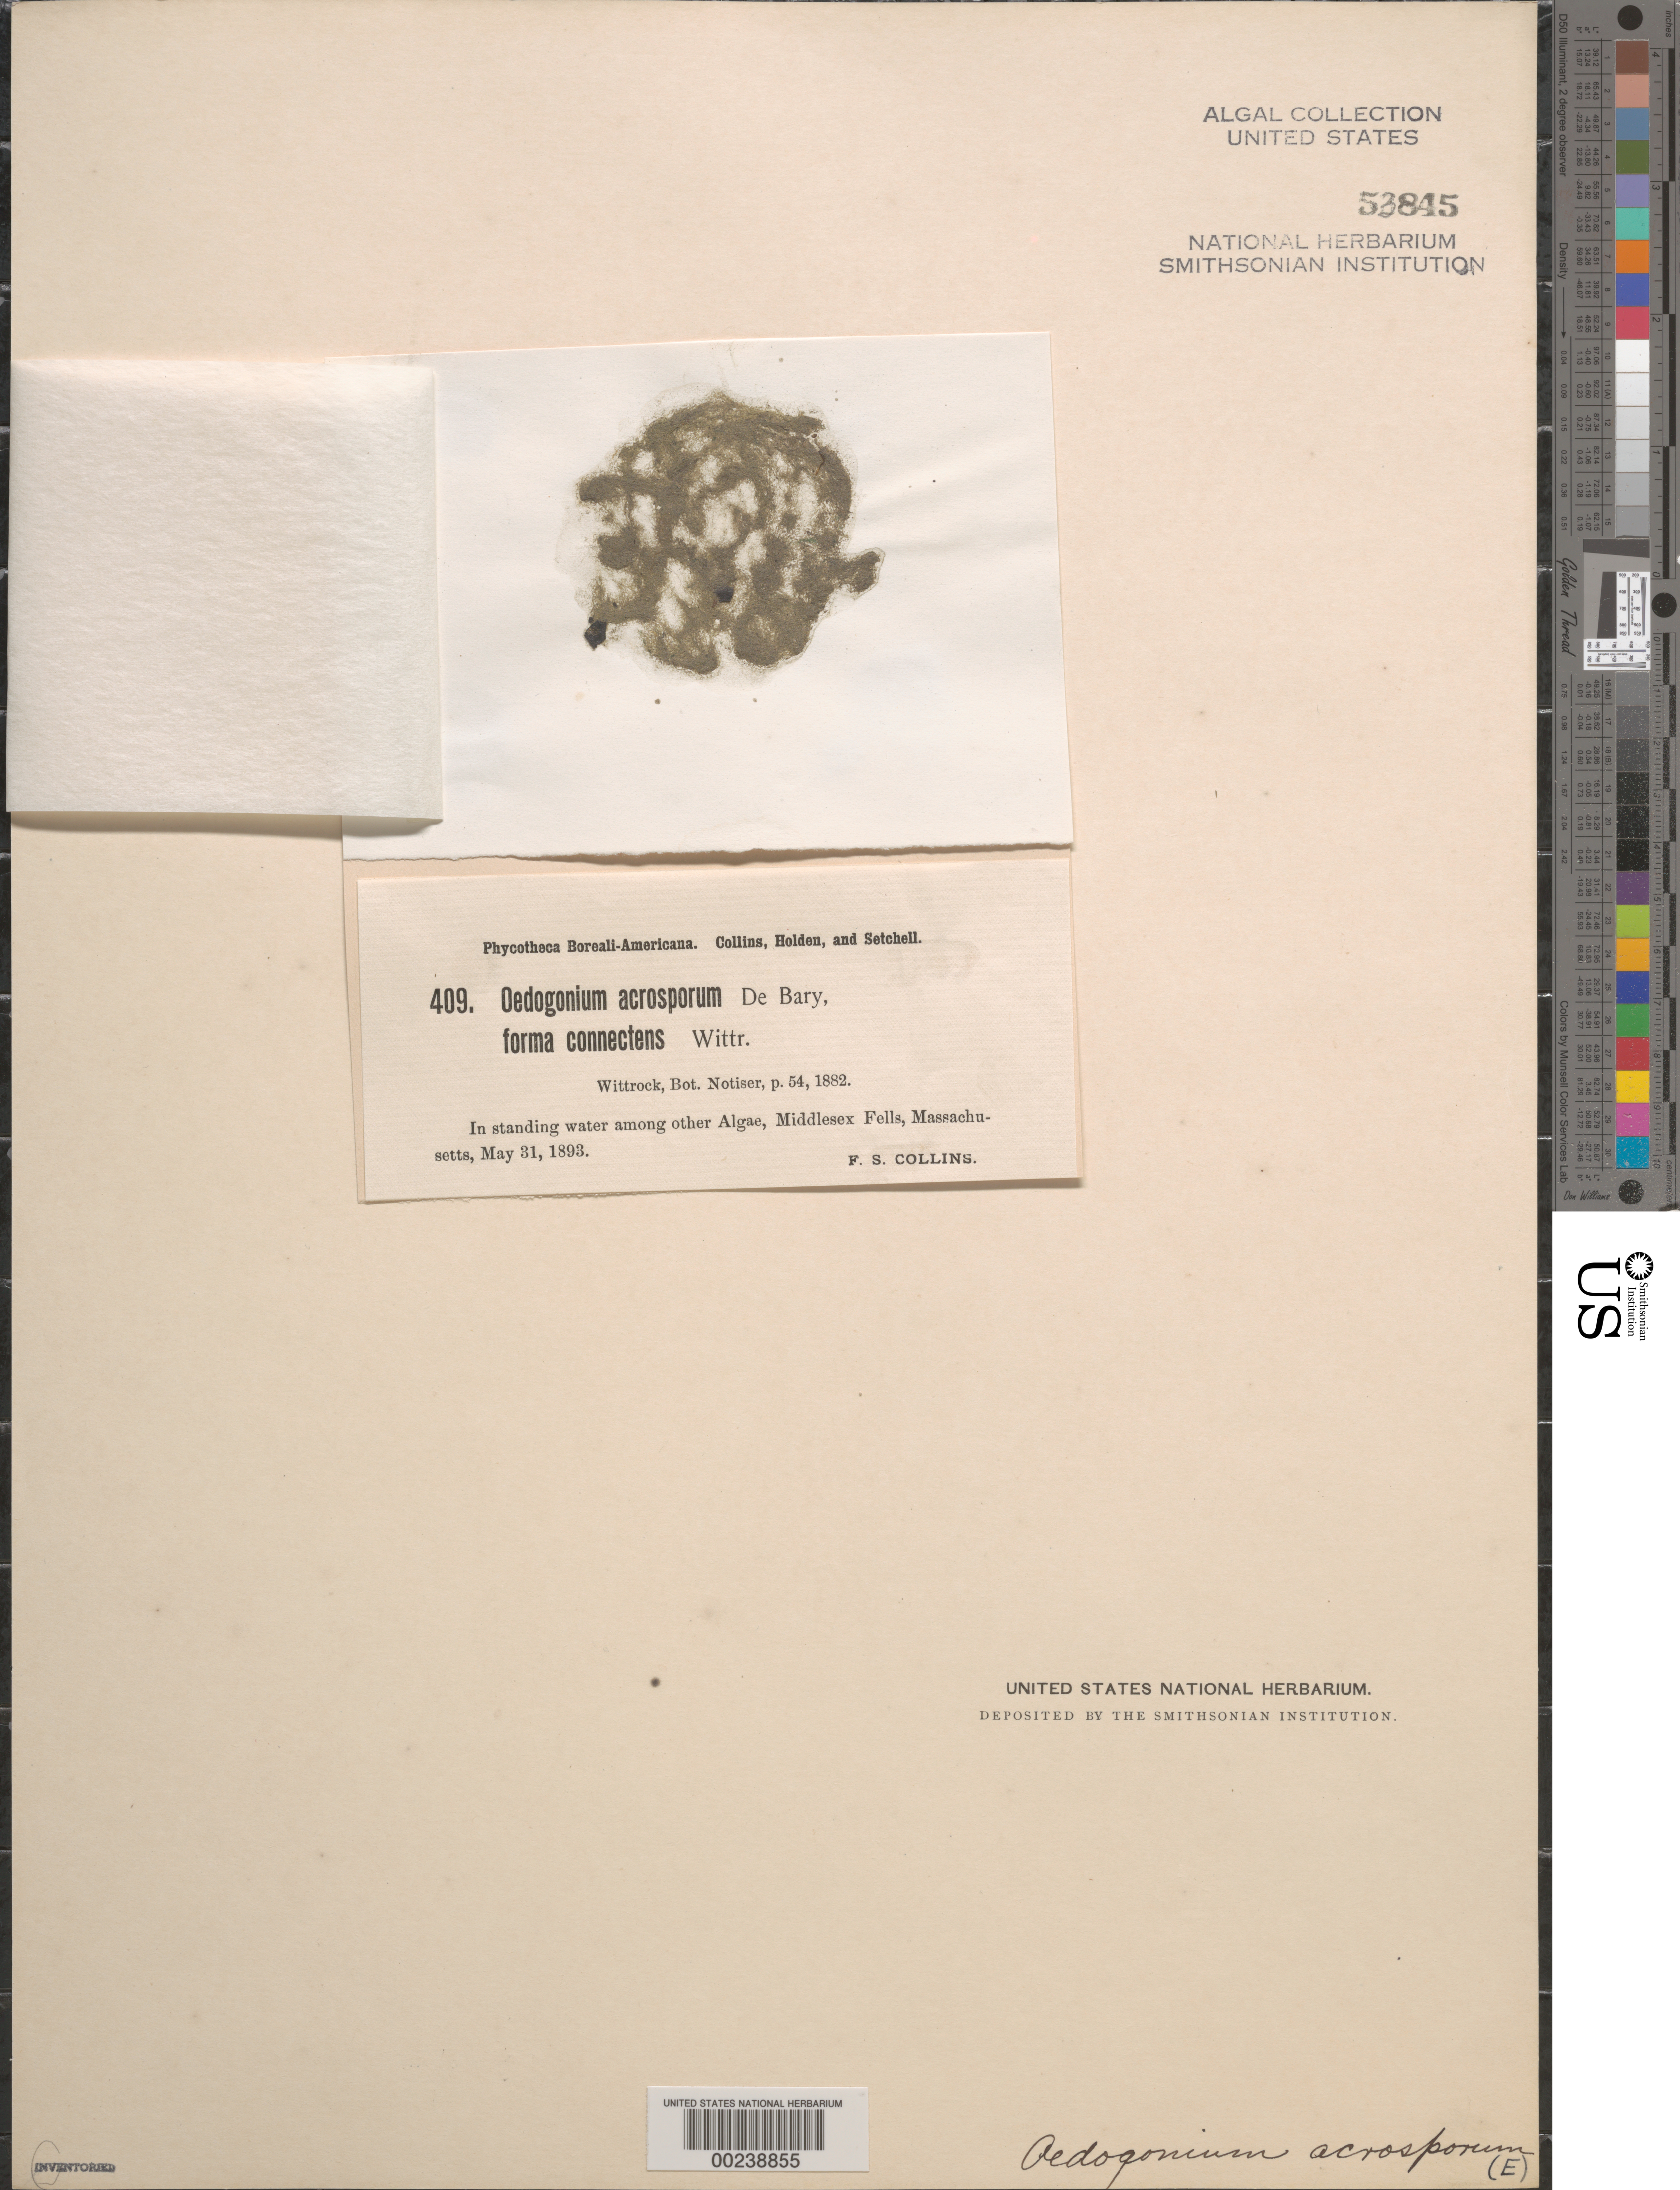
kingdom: Plantae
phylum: Chlorophyta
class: Chlorophyceae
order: Oedogoniales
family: Oedogoniaceae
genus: Oedogonium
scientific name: Oedogonium acrosporum f. connectens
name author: Wittr. in Wittr. & Nordstedt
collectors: F. Collins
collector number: PB-A 409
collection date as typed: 31 May 1893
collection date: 1893-05-31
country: United States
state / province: Massachusetts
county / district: Middlesex County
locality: Middlesex Fells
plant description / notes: Collins, Holden & Setchell, Phycotheca Boreali-Americana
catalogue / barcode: US 53845